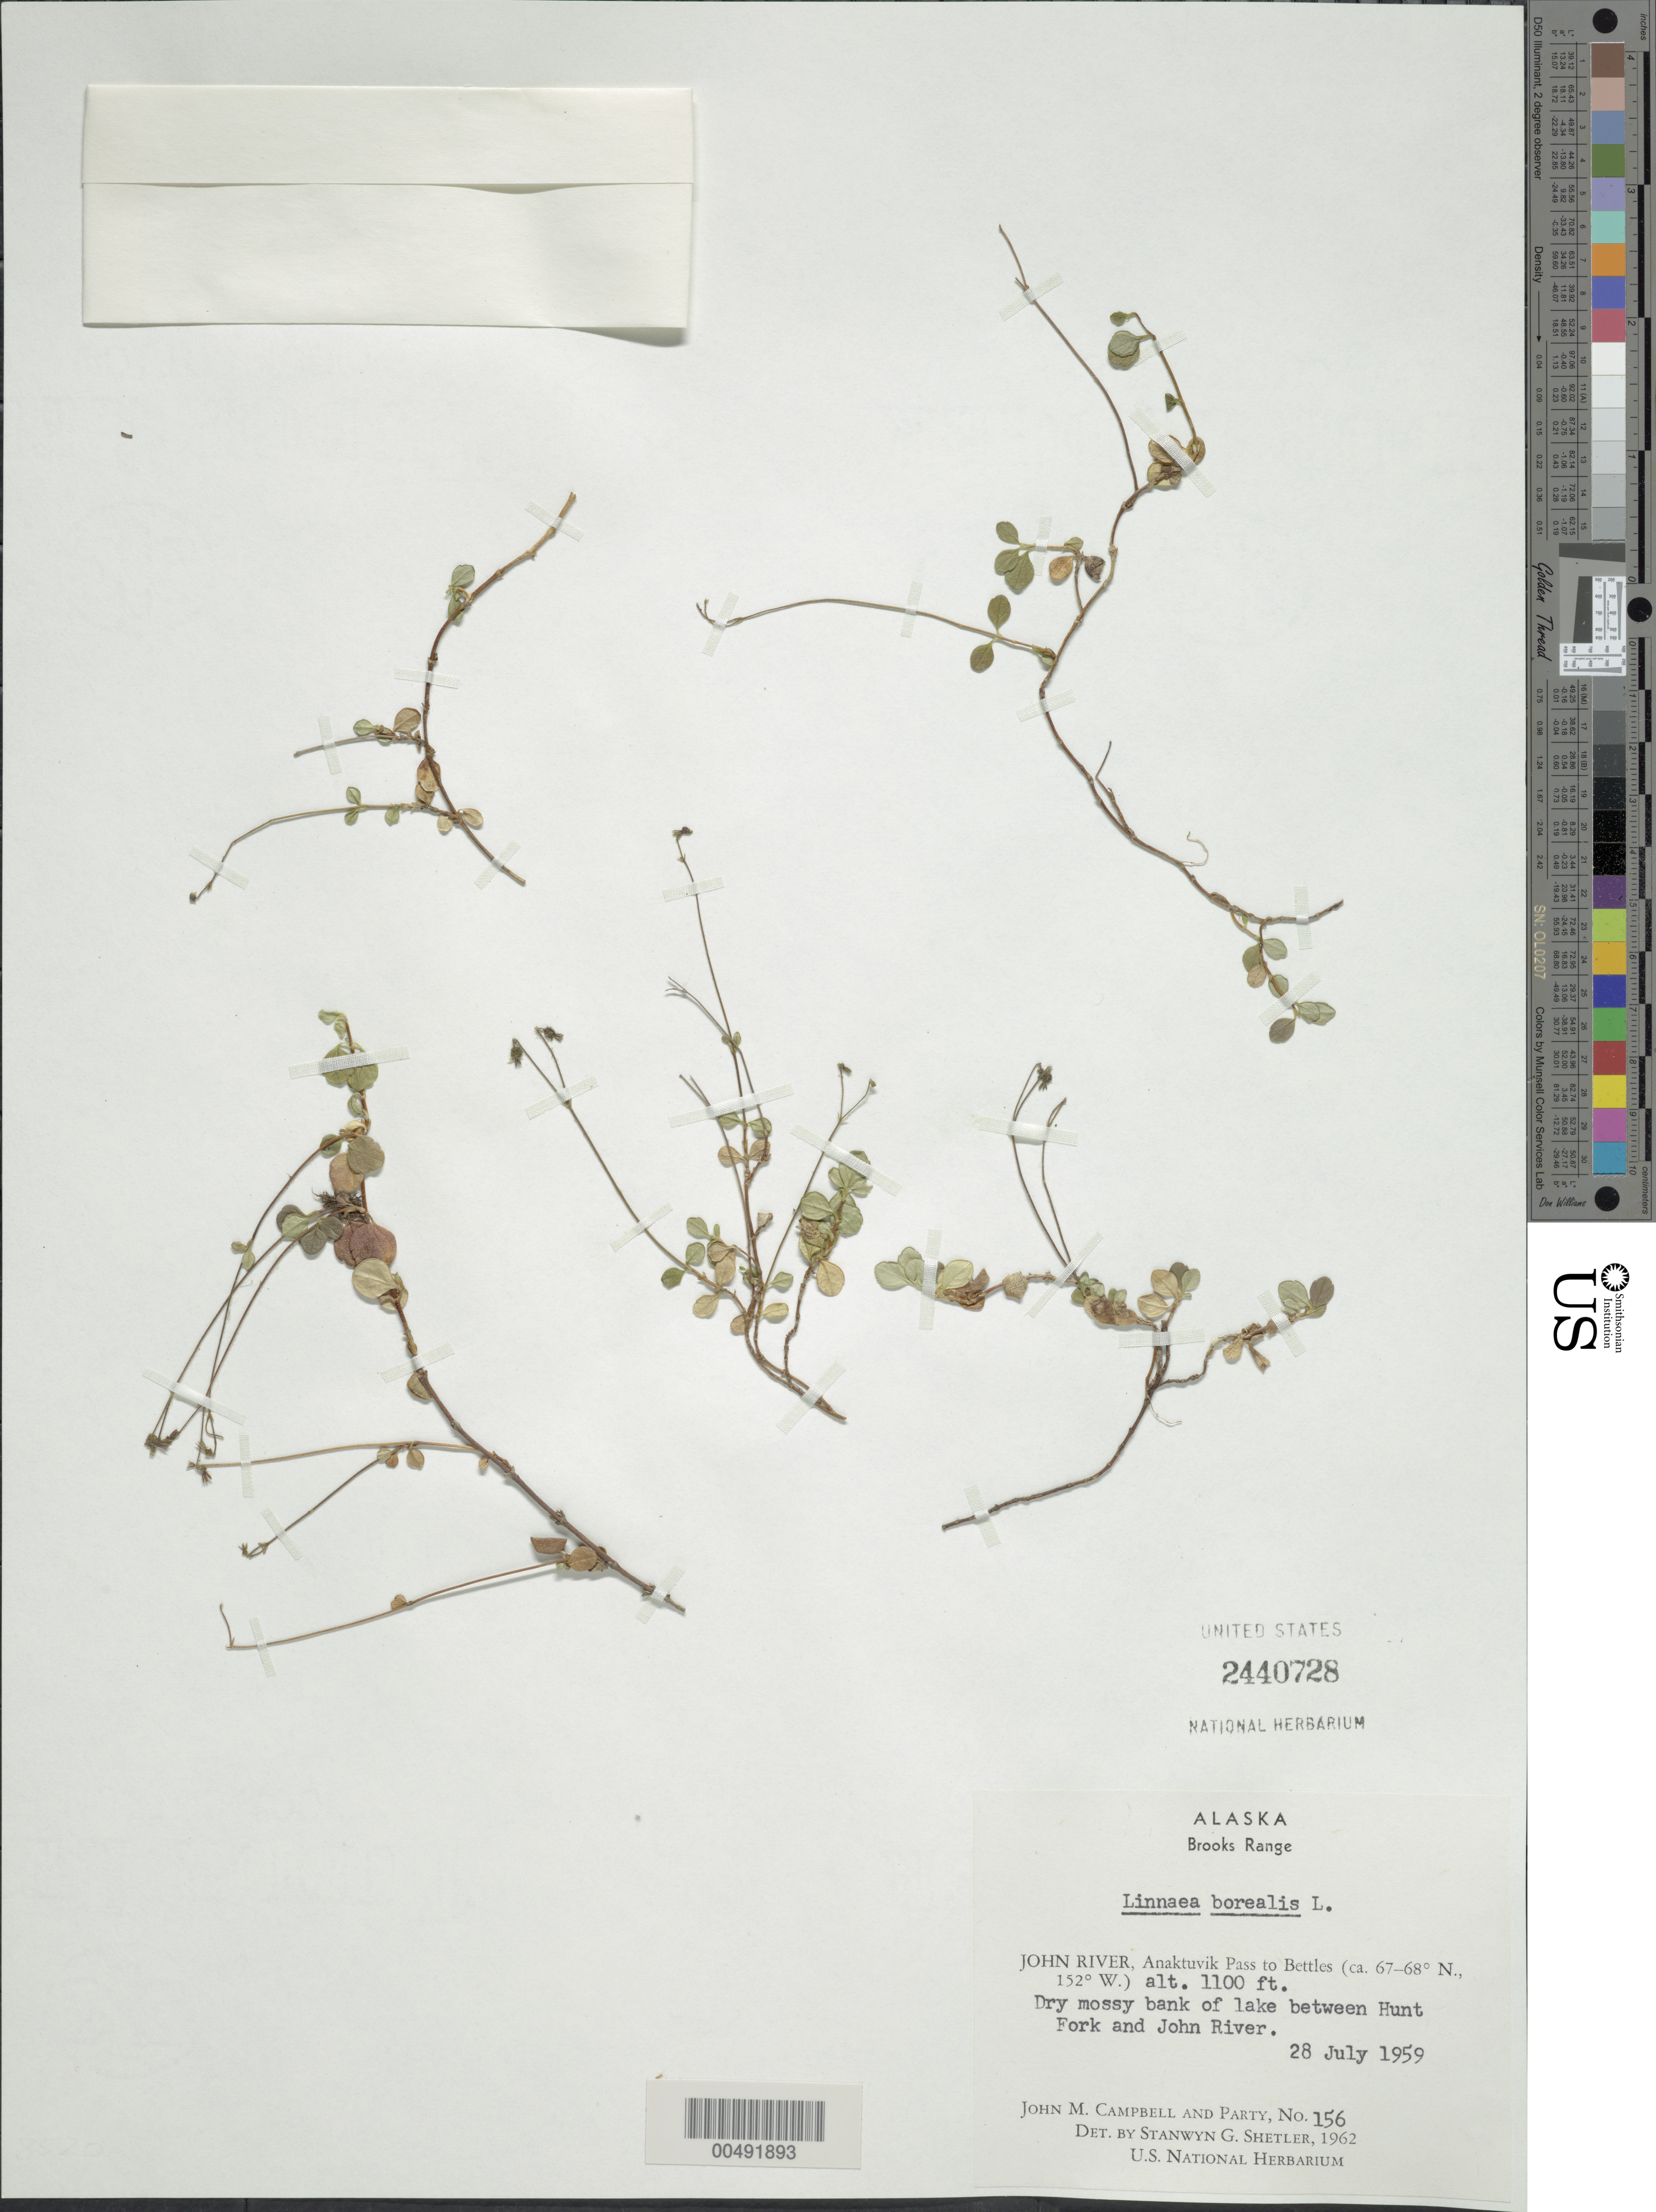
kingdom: Plantae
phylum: Tracheophyta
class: Magnoliopsida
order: Dipsacales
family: Caprifoliaceae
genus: Linnaea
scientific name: Linnaea borealis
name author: L.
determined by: Shetler, Stanwyn G., (US), NMNH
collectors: J. M. Campbell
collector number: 156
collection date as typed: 28 Jul 1959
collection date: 1959-07-28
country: United States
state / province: Alaska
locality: Brooks Range, John River, Anaktuvuk Pass to Bettles, lake between Hunt Fork and John River (lat/long recorded as: lat=::: long=152:0:0:W)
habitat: dry mossy bank of lake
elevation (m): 335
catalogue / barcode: US 2440728